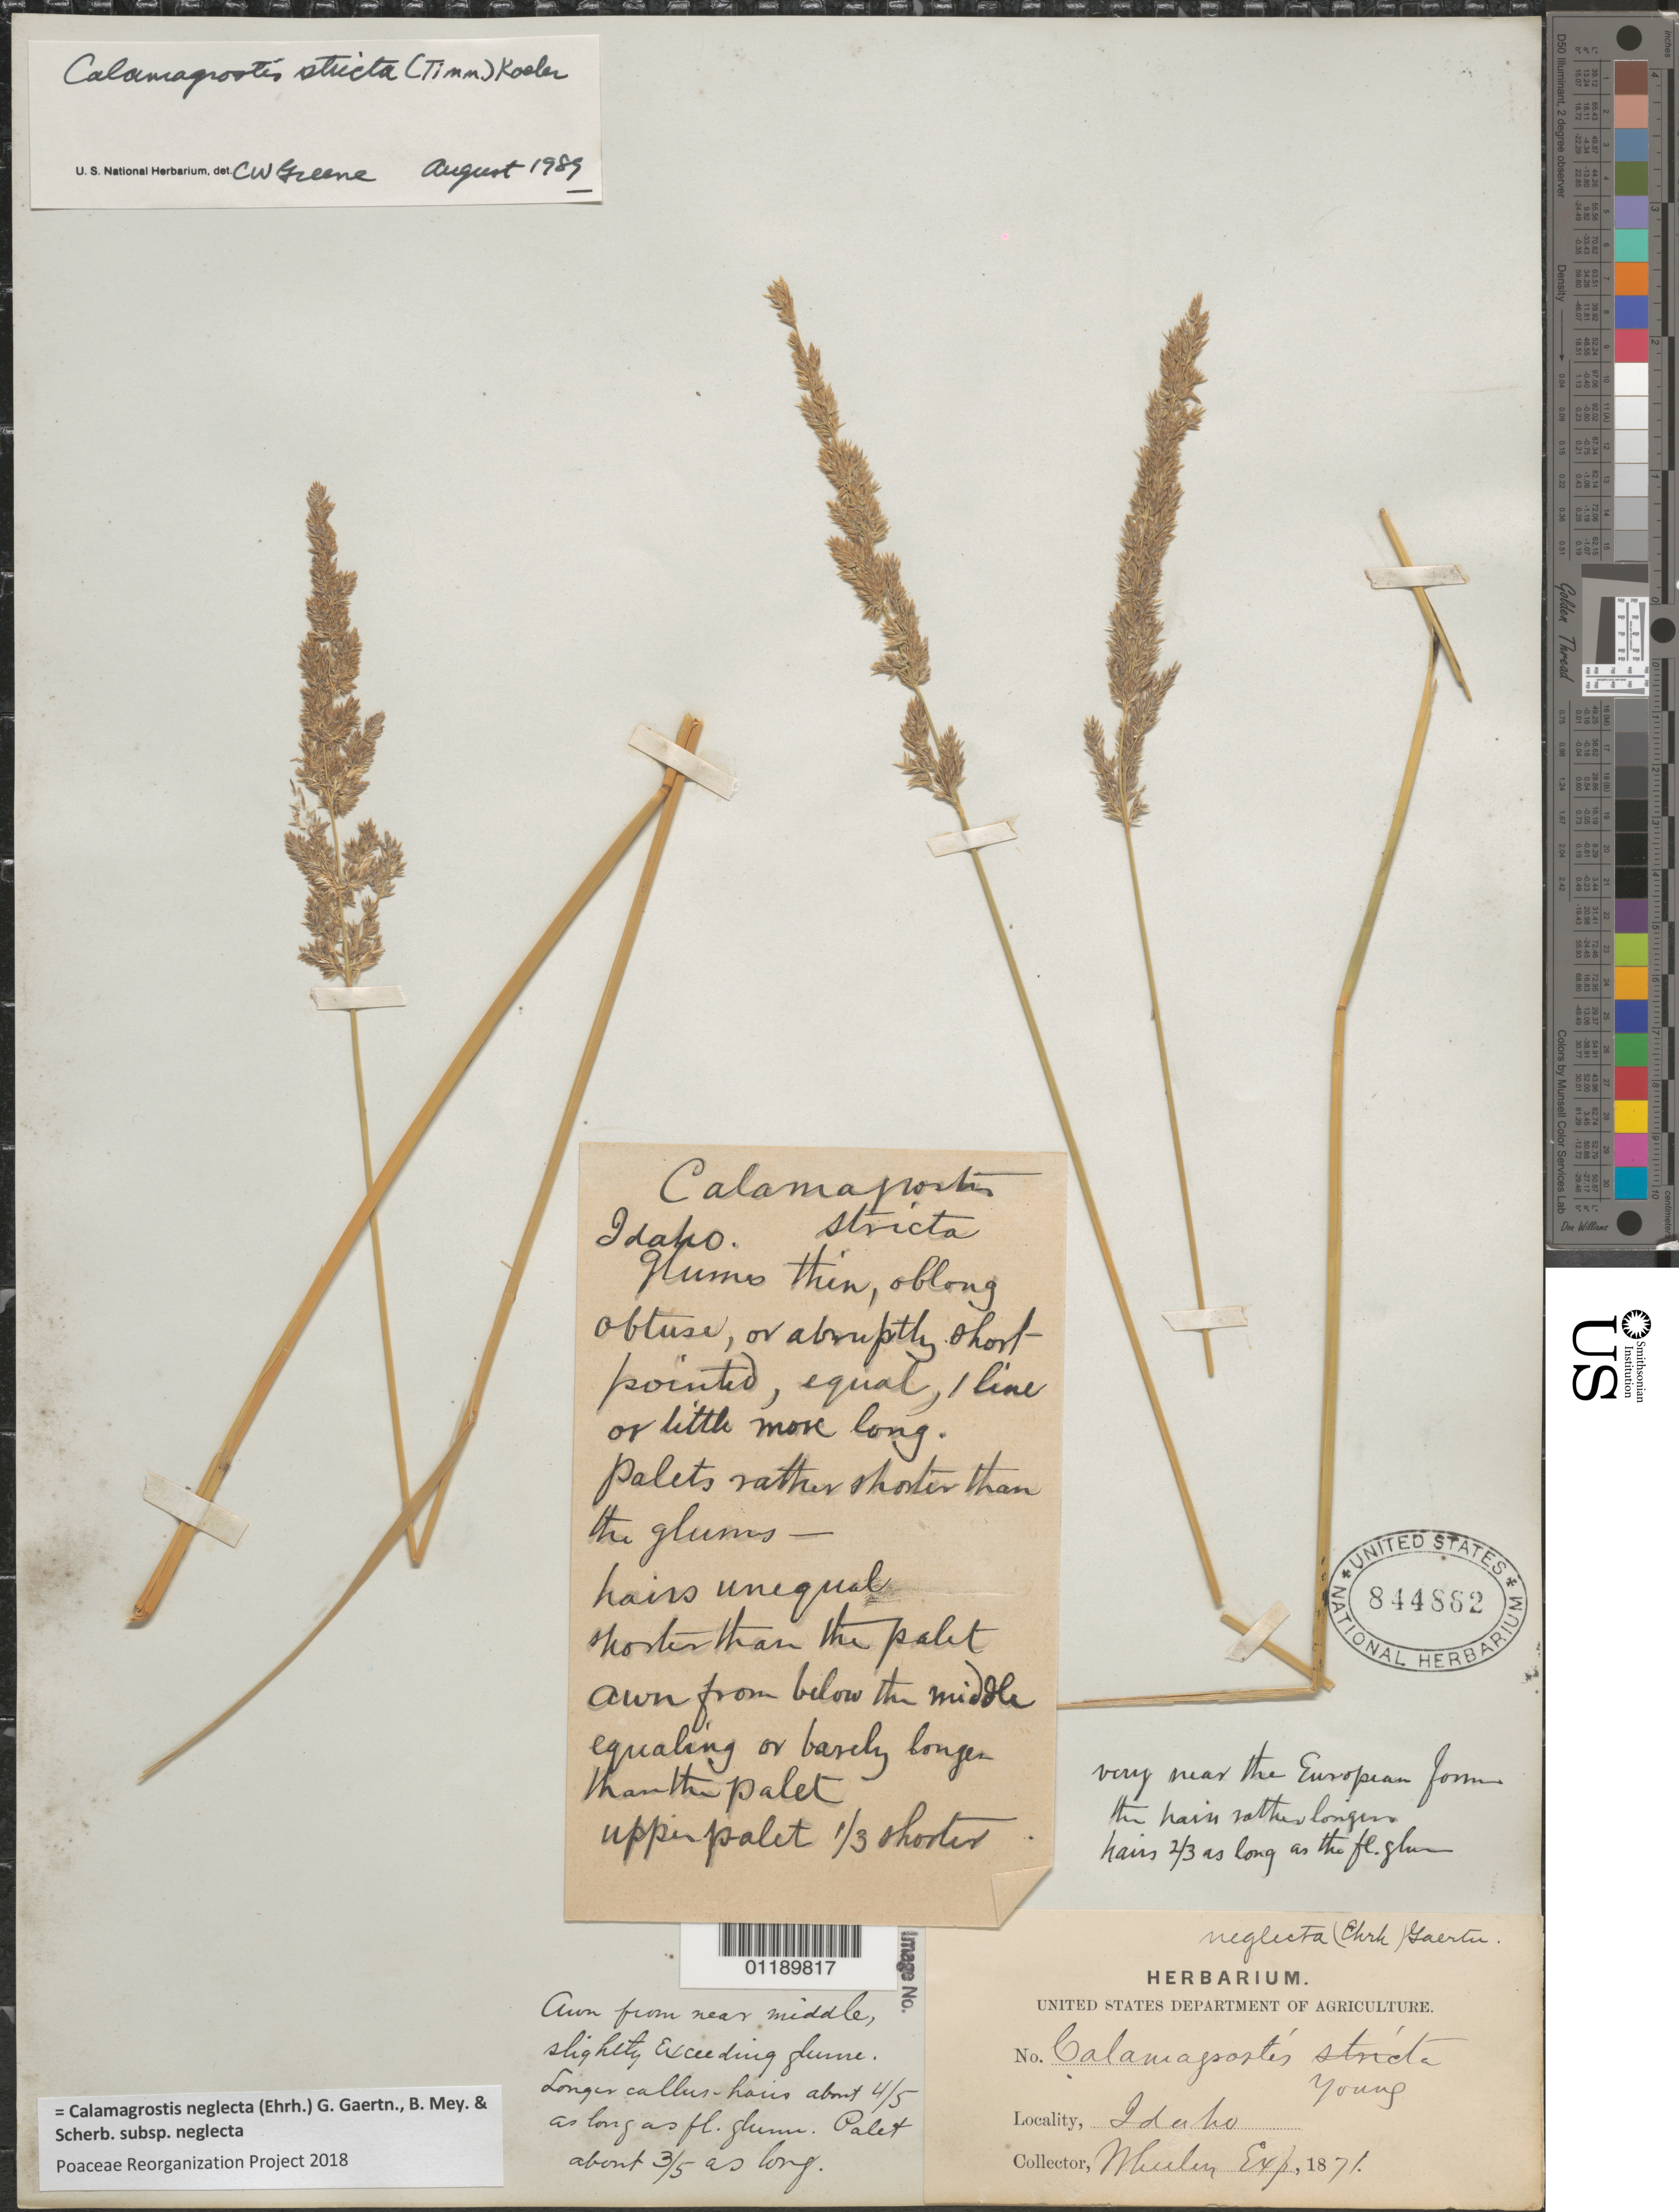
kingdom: Plantae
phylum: Tracheophyta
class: Liliopsida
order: Poales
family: Poaceae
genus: Calamagrostis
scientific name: Calamagrostis neglecta subsp. neglecta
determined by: Poaceae Reorganization Project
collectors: -- Wheeler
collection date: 1871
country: United States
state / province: Idaho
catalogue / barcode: US 844862